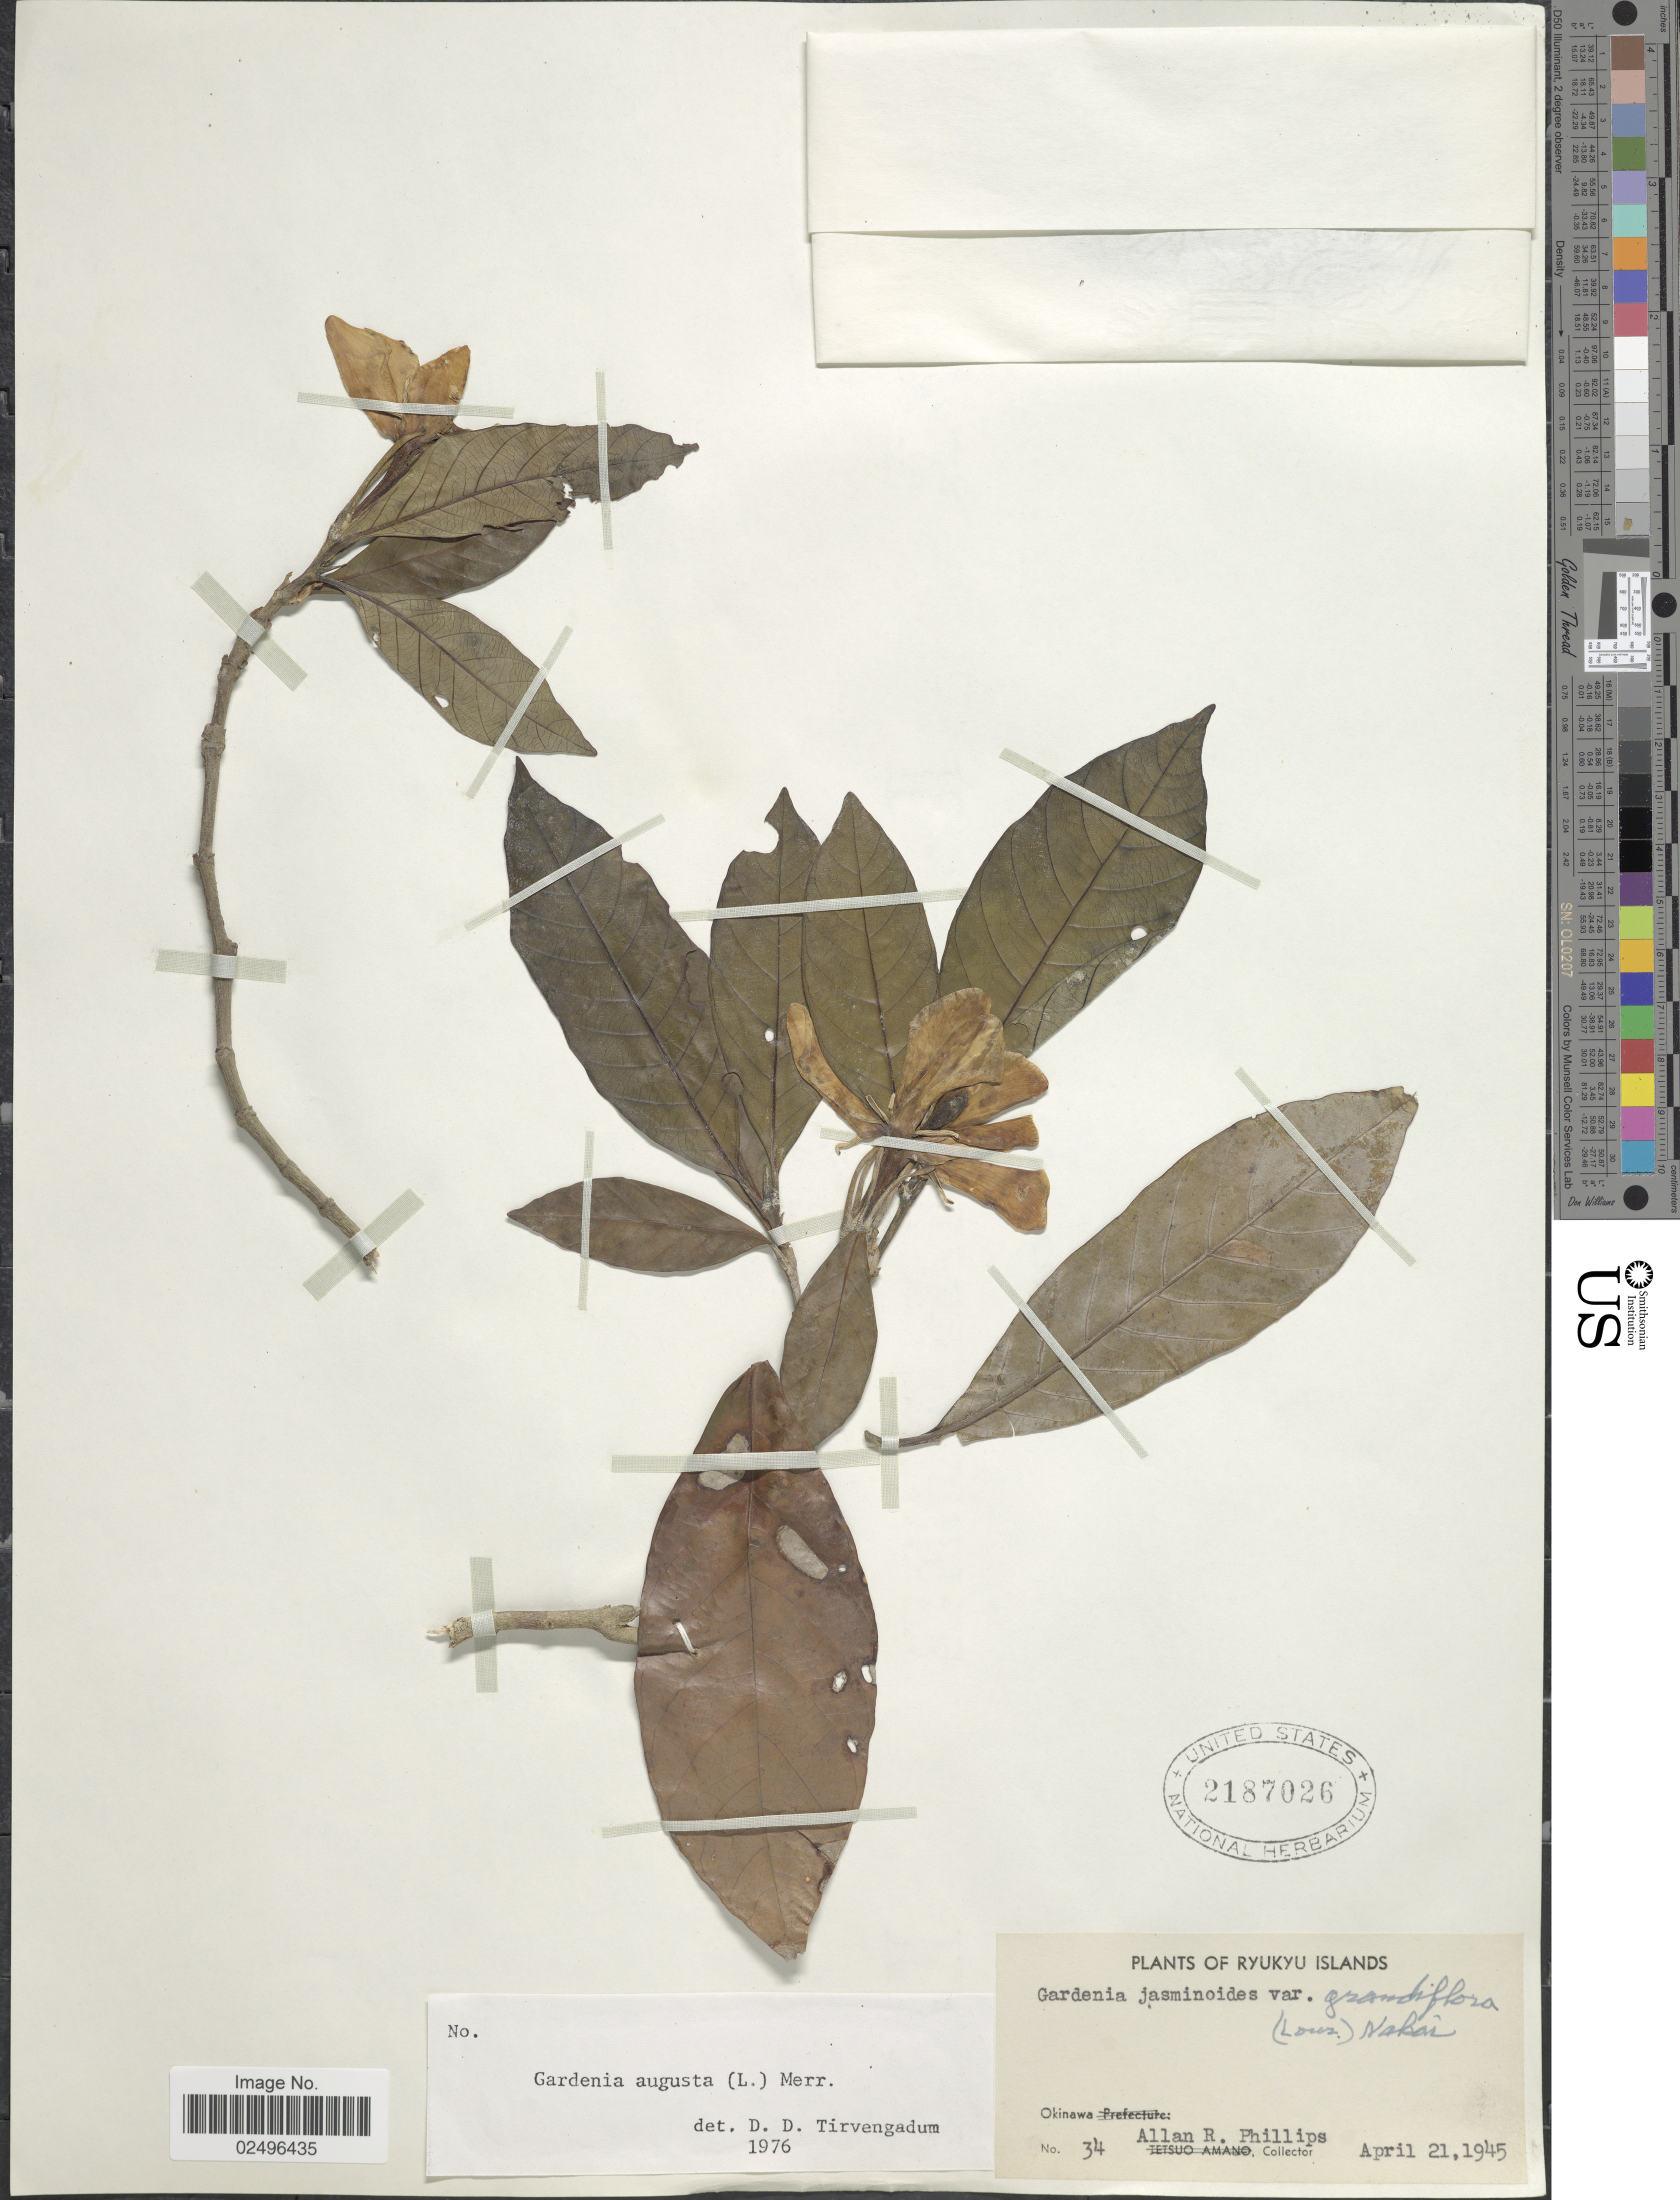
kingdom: Plantae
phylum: Tracheophyta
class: Magnoliopsida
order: Gentianales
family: Rubiaceae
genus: Gardenia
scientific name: Gardenia augusta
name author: (L.) Merr.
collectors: A. R. Phillips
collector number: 34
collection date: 1945-04-21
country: Japan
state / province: Okinawa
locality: Ryukyu Islands, Okinawa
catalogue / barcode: US 2187026